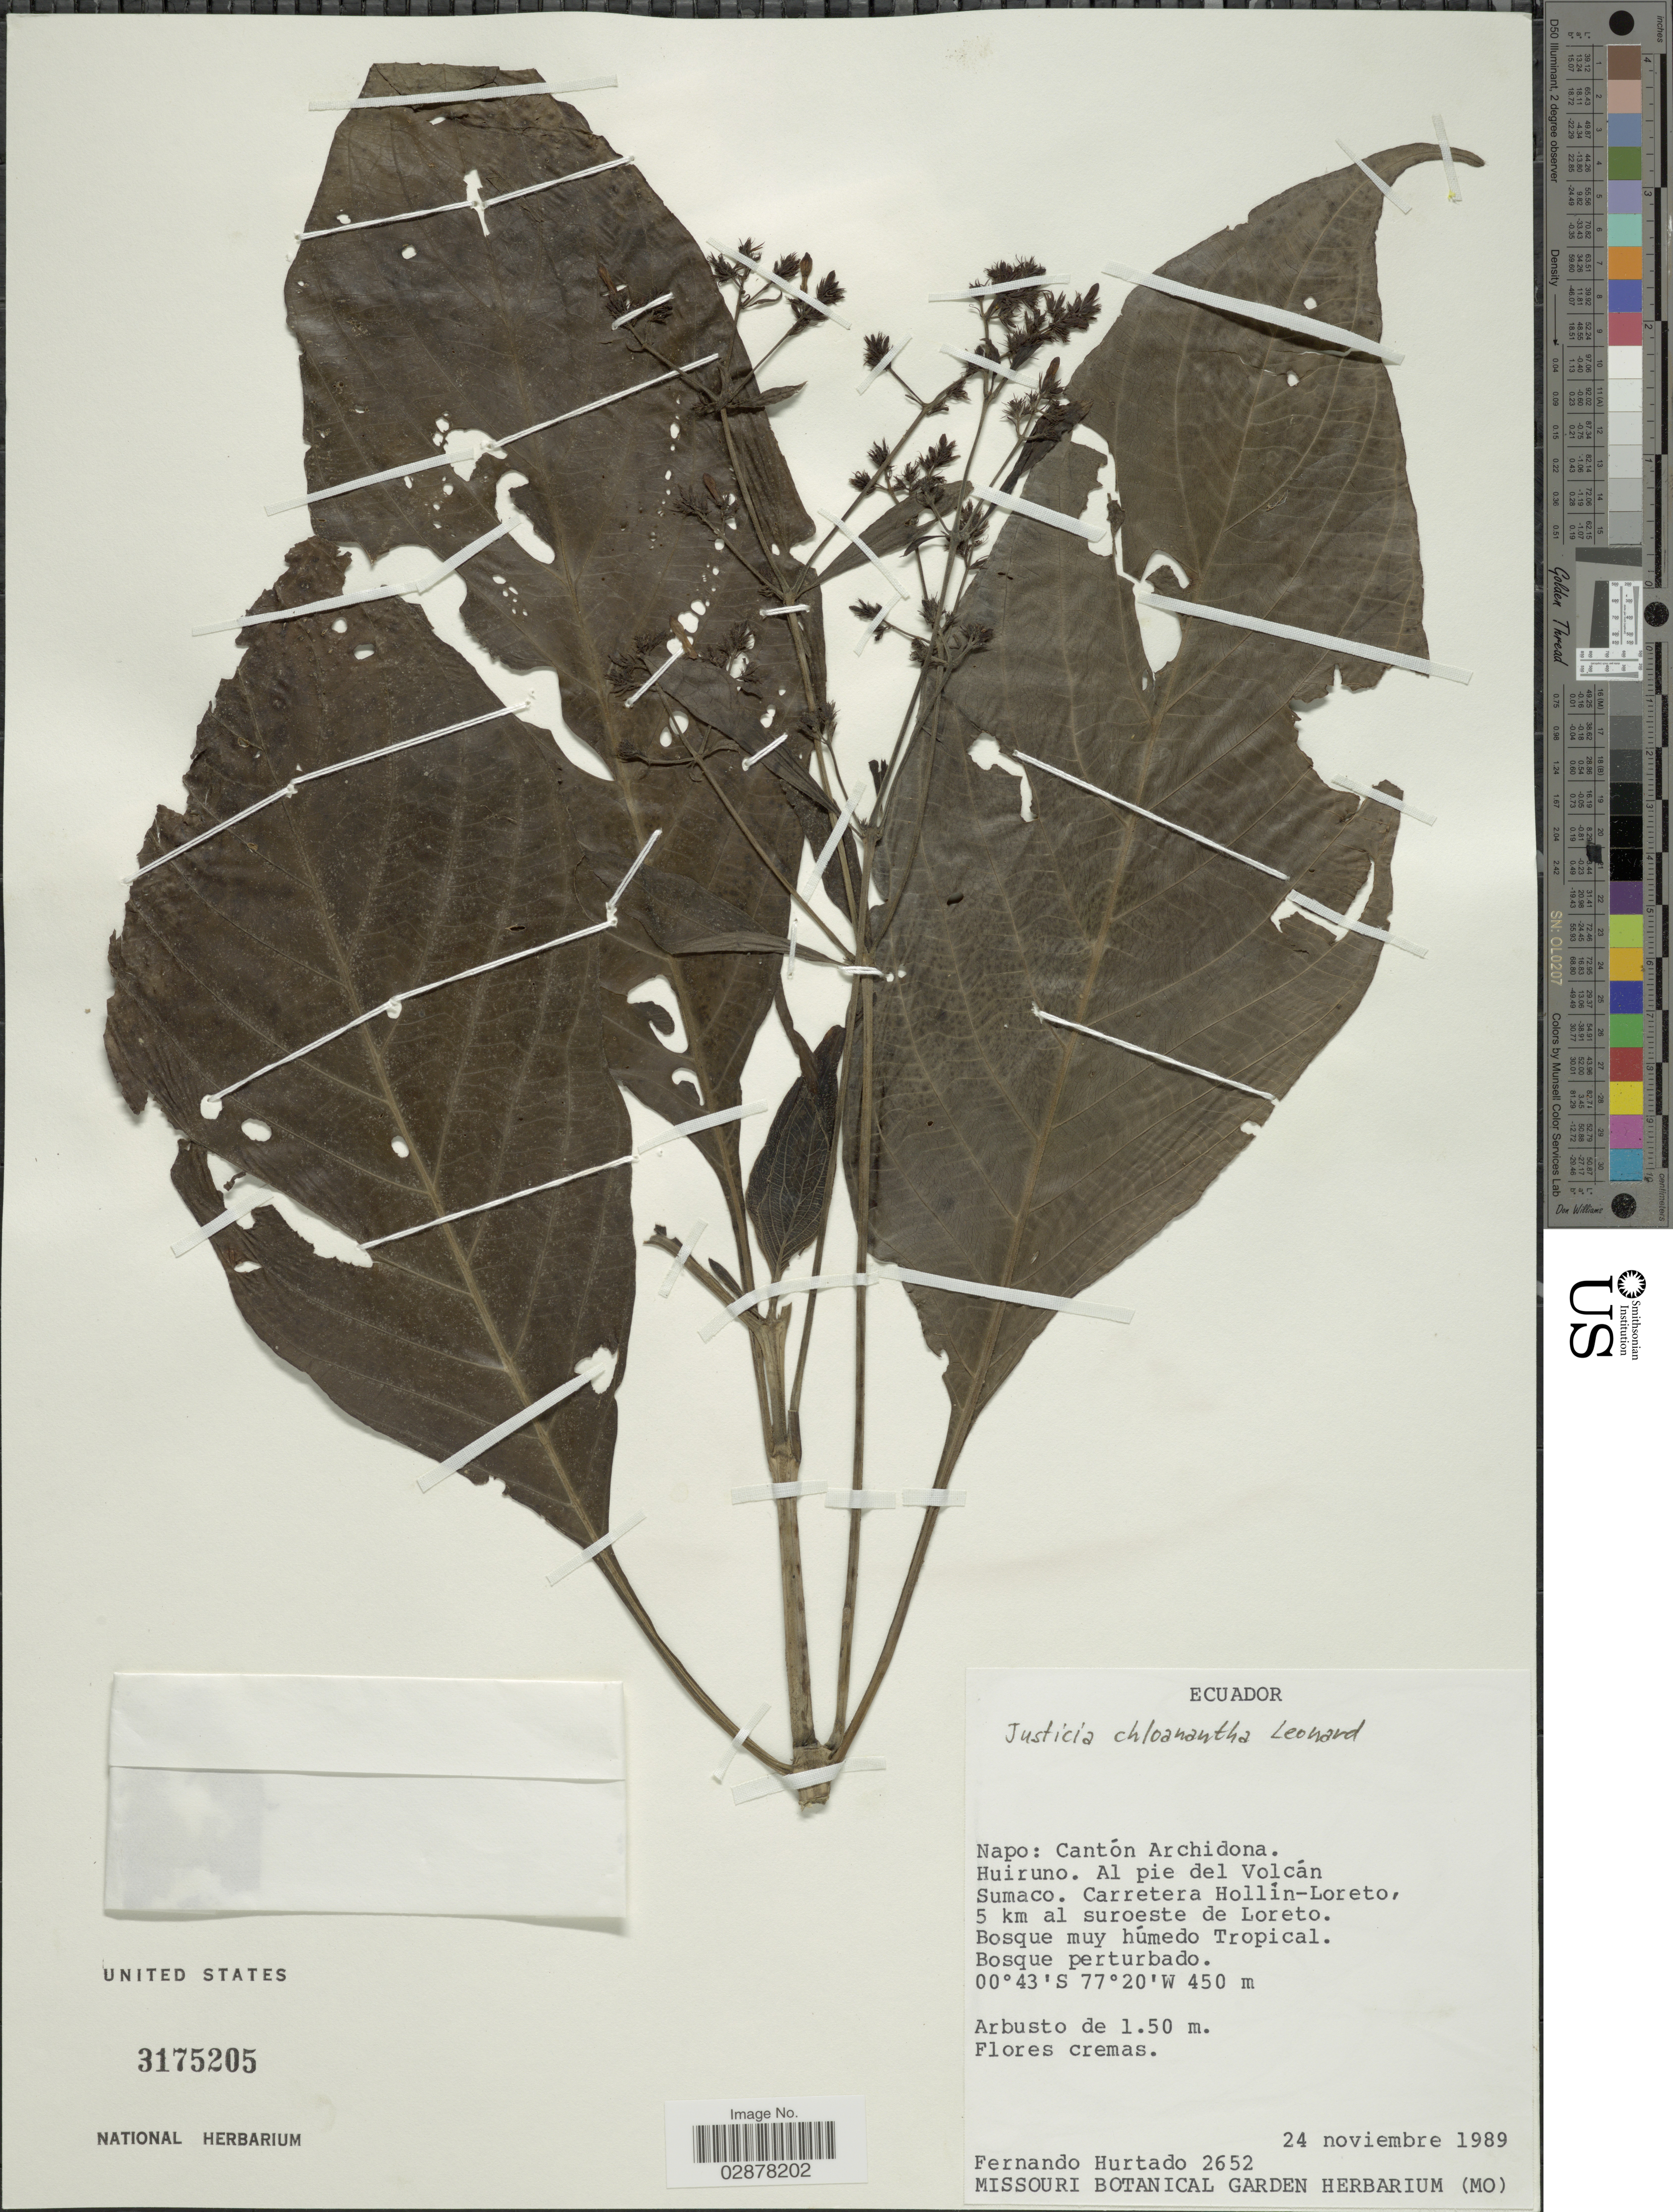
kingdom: Plantae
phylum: Tracheophyta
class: Magnoliopsida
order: Lamiales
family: Acanthaceae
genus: Justicia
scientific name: Justicia chloanantha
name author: Leonard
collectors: F. Hurtado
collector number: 2652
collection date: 1989-11-24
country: Ecuador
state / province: Napo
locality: Cantón Archidona, Huiruno, Al pie del Volcán Sumaco, Carretera Hollín-Loreto, 5 km al suroeste de Loreto.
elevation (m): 450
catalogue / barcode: US 3175205